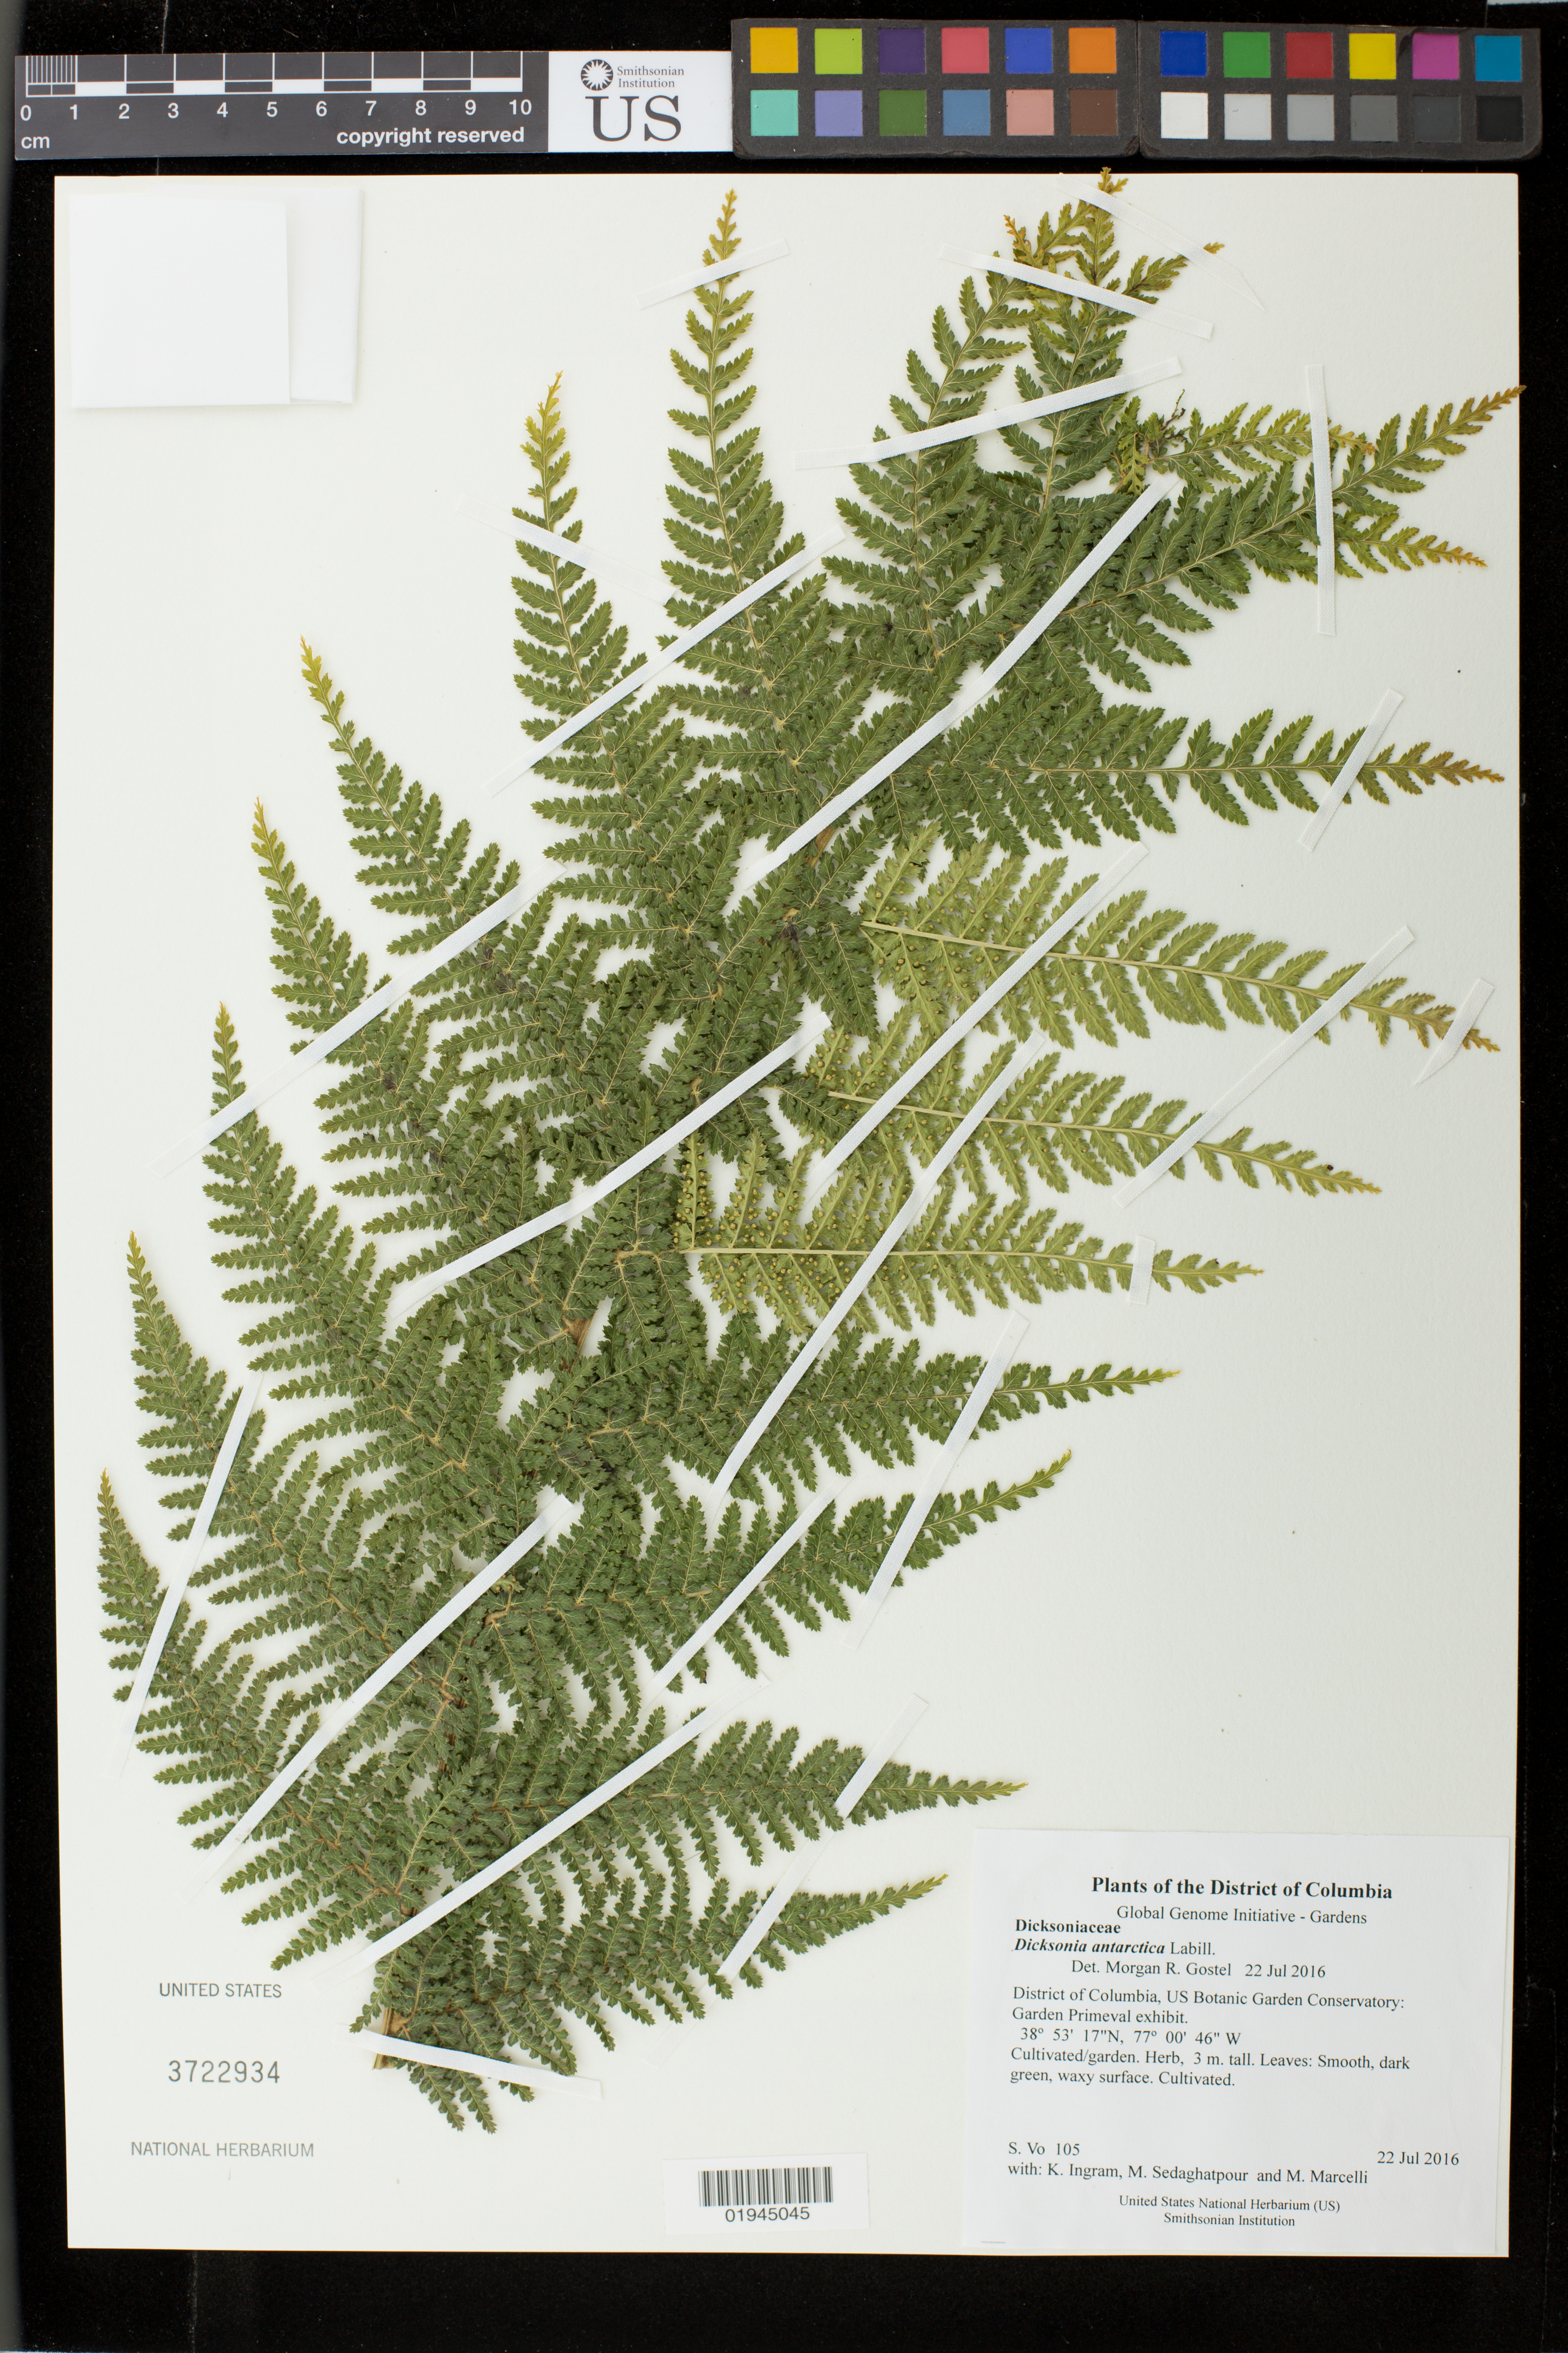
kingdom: Plantae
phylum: Tracheophyta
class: Polypodiopsida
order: Cyatheales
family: Dicksoniaceae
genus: Dicksonia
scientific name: Dicksonia antarctica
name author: Labill.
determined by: Gostel, Morgan R., (BRIT), Botanical Research Institute of Texas (UNITED STATES)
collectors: S. Vo, K. S. Ingram, M. Sedaghatpour & M. Marcelli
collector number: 105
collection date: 2016-07-22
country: United States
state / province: District of Columbia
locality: US Botanic Garden Conservatory: Garden Primeval exhibit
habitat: Cultivated/garden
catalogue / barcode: US 3722934